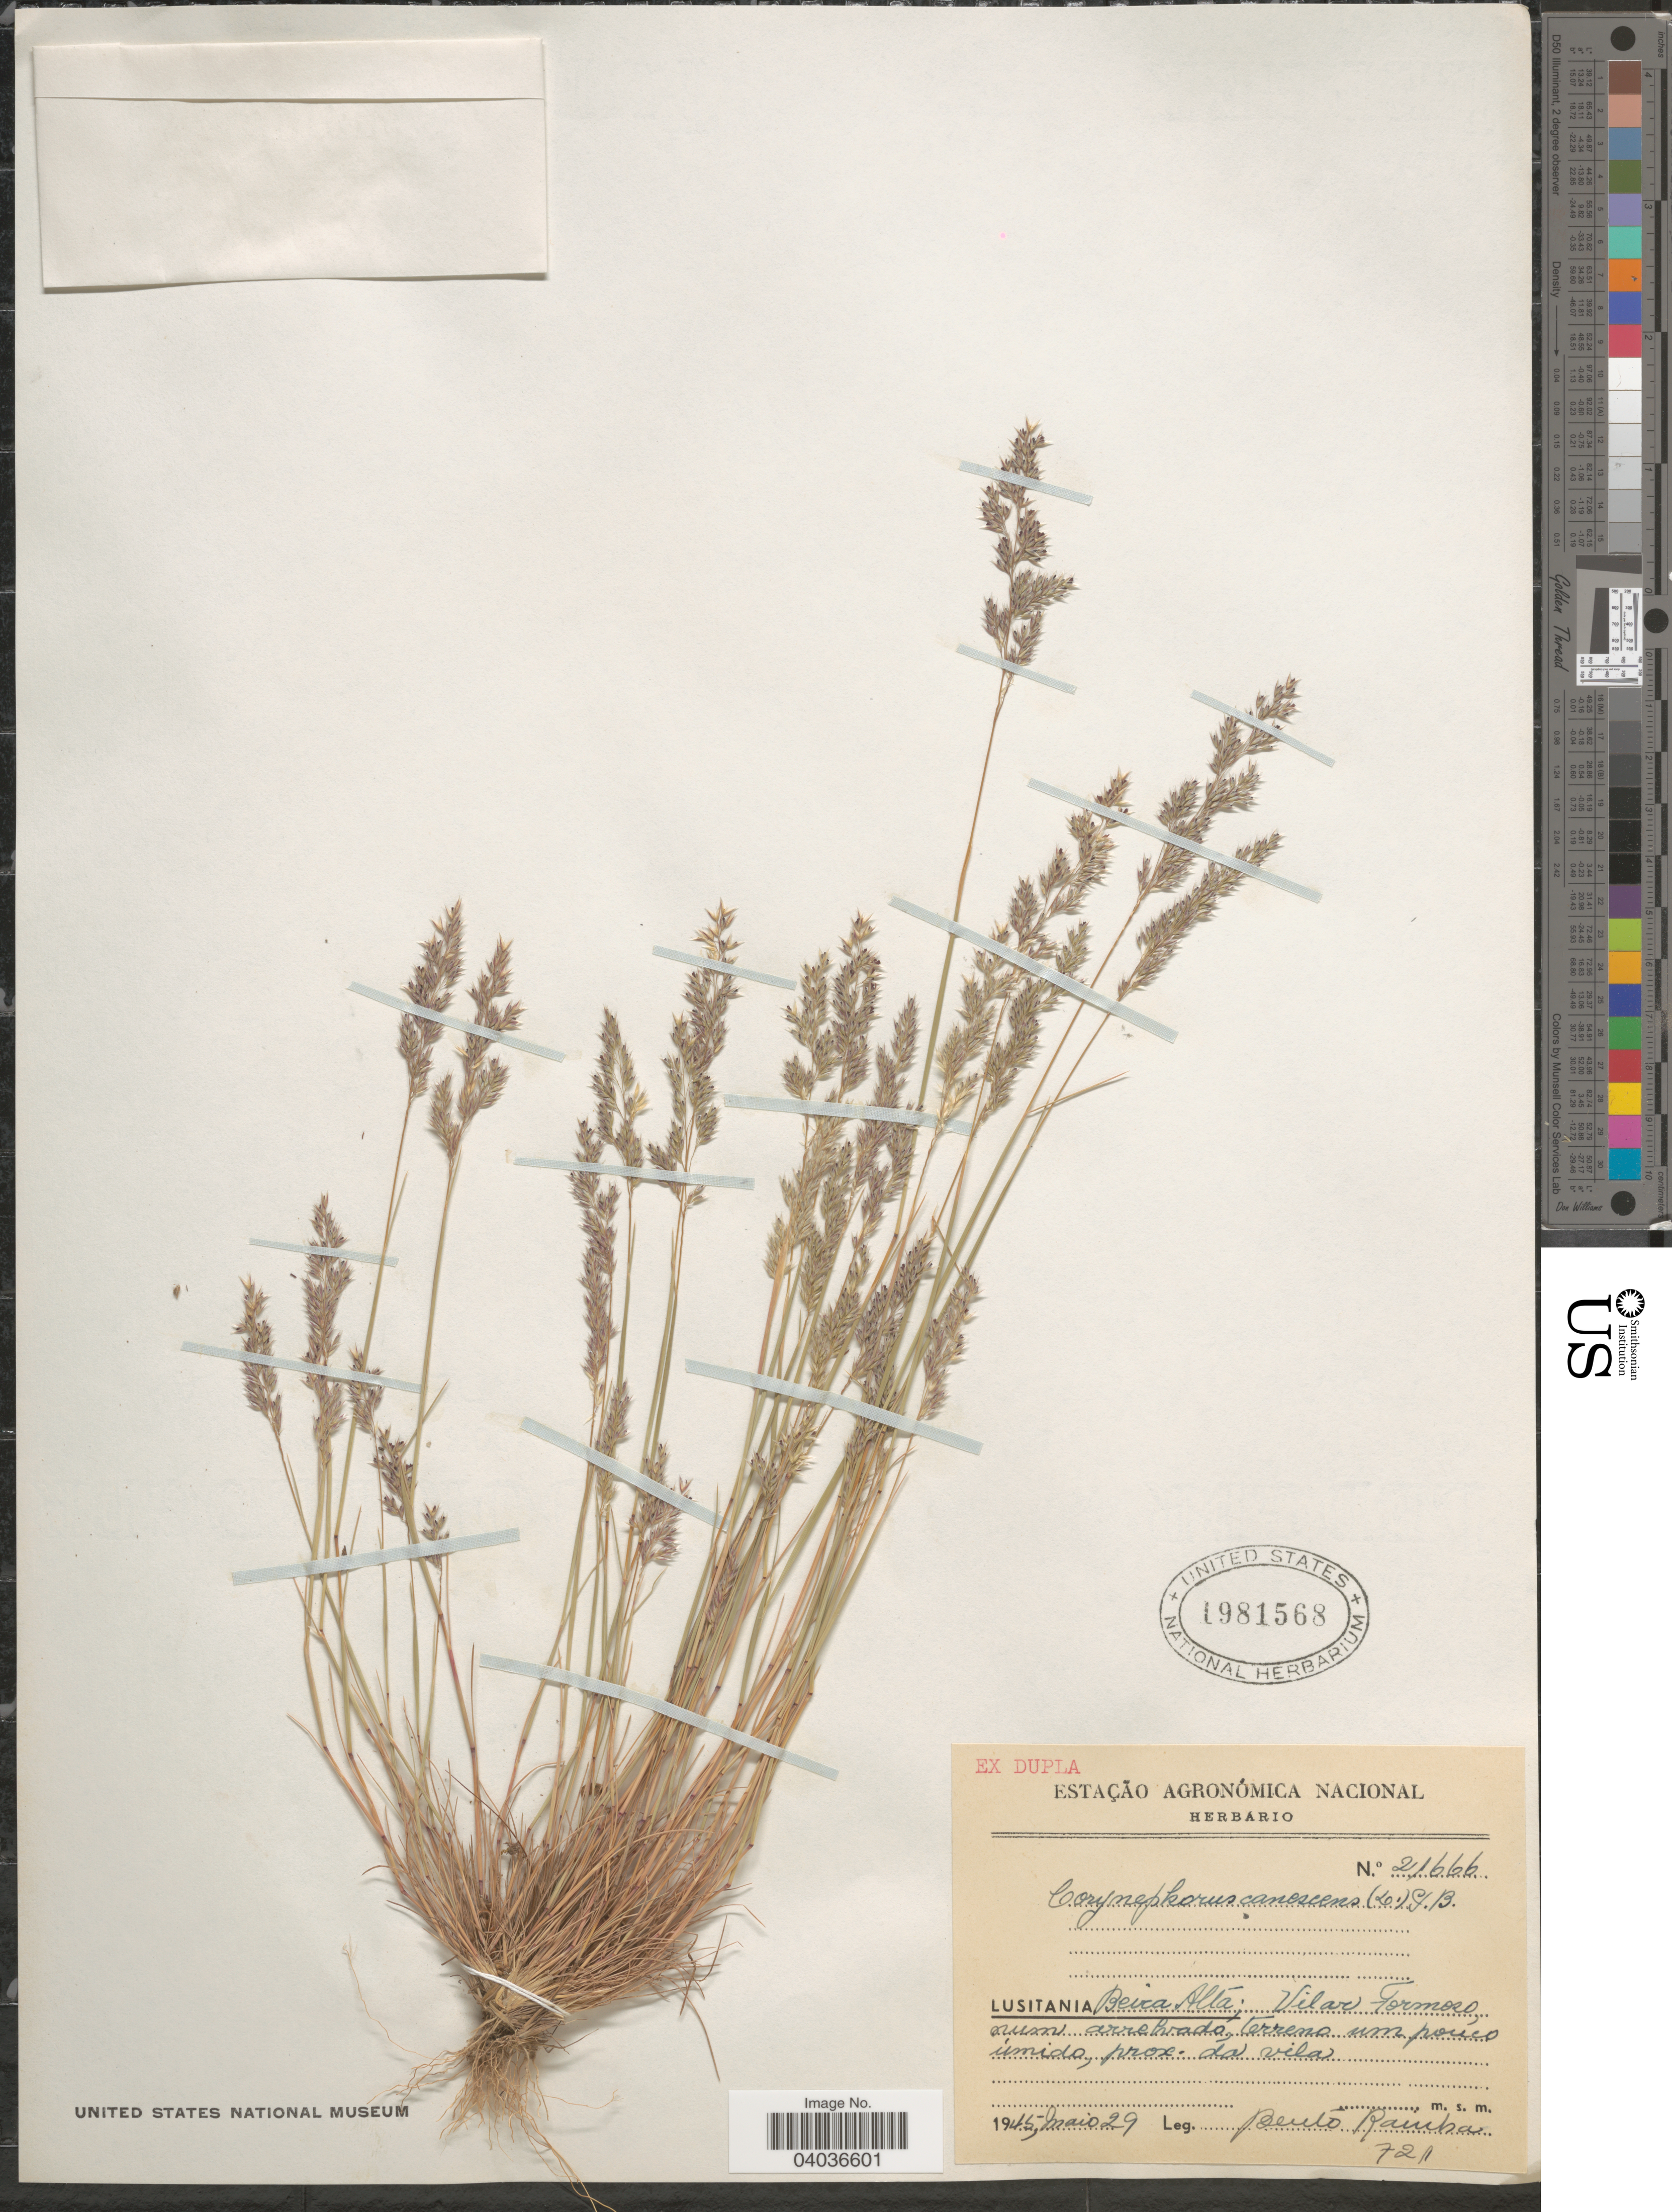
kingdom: Plantae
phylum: Tracheophyta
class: Liliopsida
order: Poales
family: Poaceae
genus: Corynephorus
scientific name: Corynephorus canescens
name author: (L, MEL) P. Beauv.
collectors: B. Rainha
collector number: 721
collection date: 1945-05-29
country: Portugal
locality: Lusitania, Beira Alta; Vilar Formosa.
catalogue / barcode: US 1981568